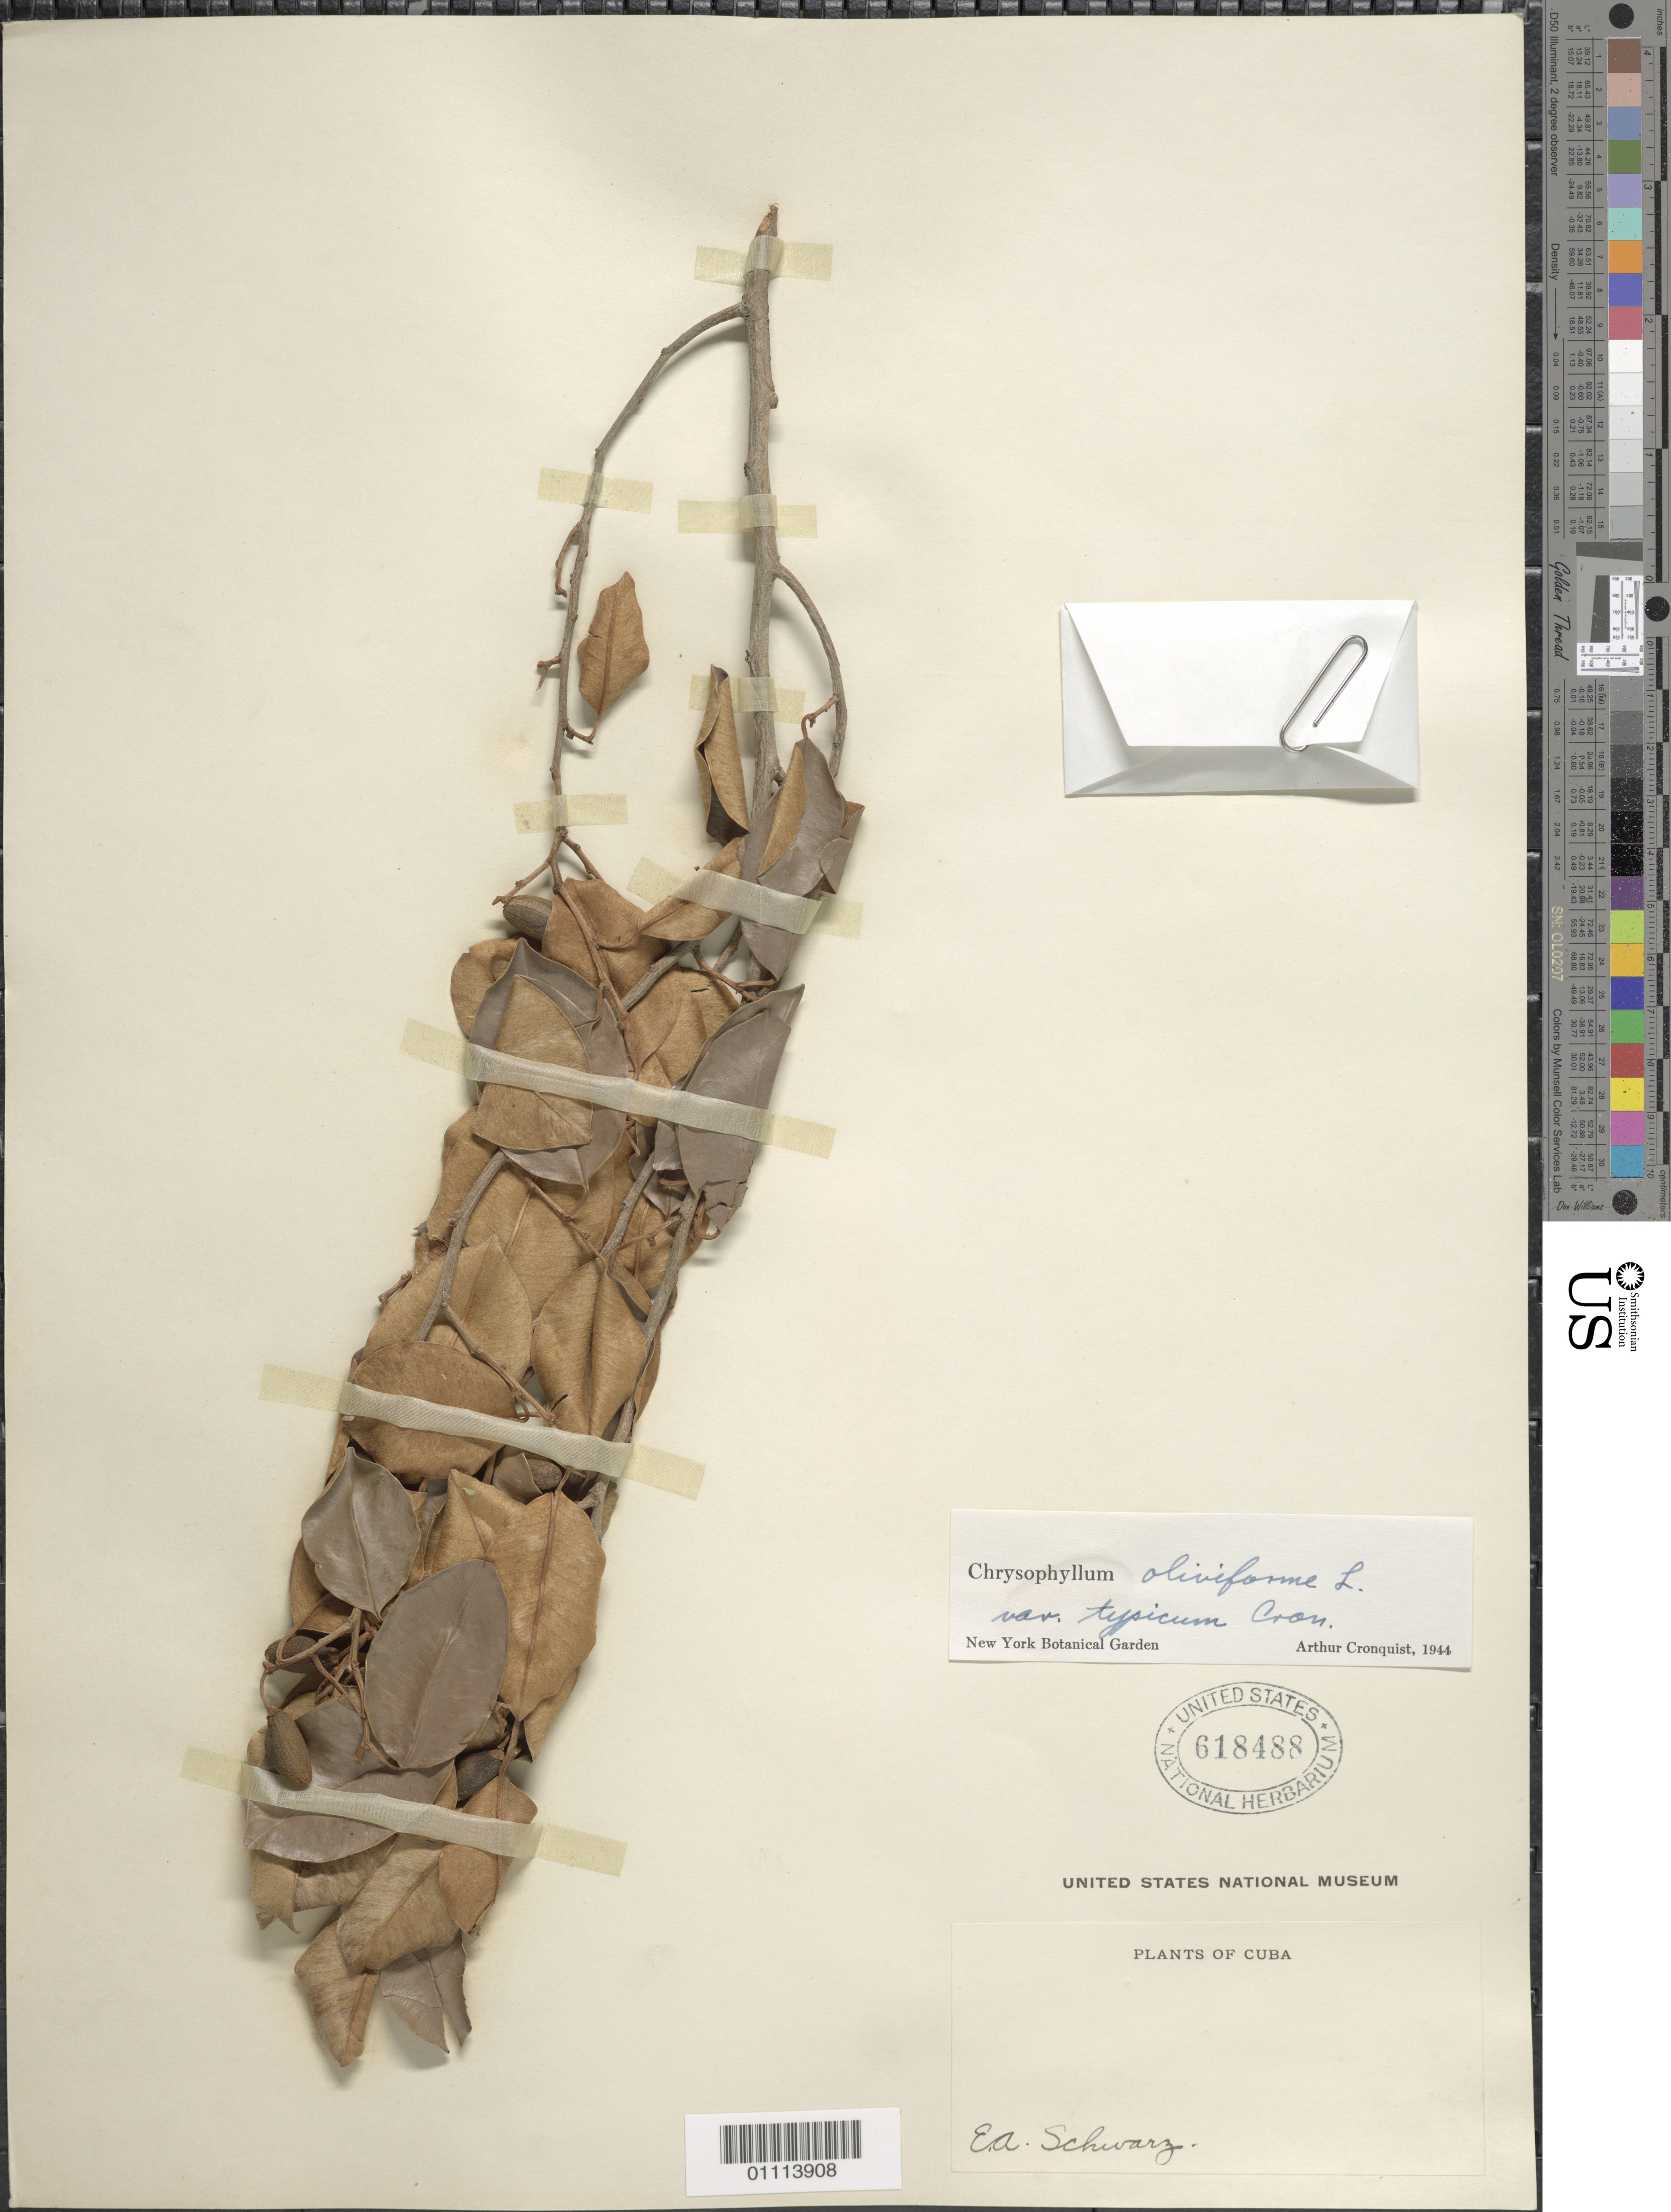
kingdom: Plantae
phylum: Tracheophyta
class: Magnoliopsida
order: Ericales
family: Sapotaceae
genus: Chrysophyllum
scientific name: Chrysophyllum oliviforme var. typicum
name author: Cronq.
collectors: E. Schwarz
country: Cuba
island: Cuba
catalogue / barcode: US 618488